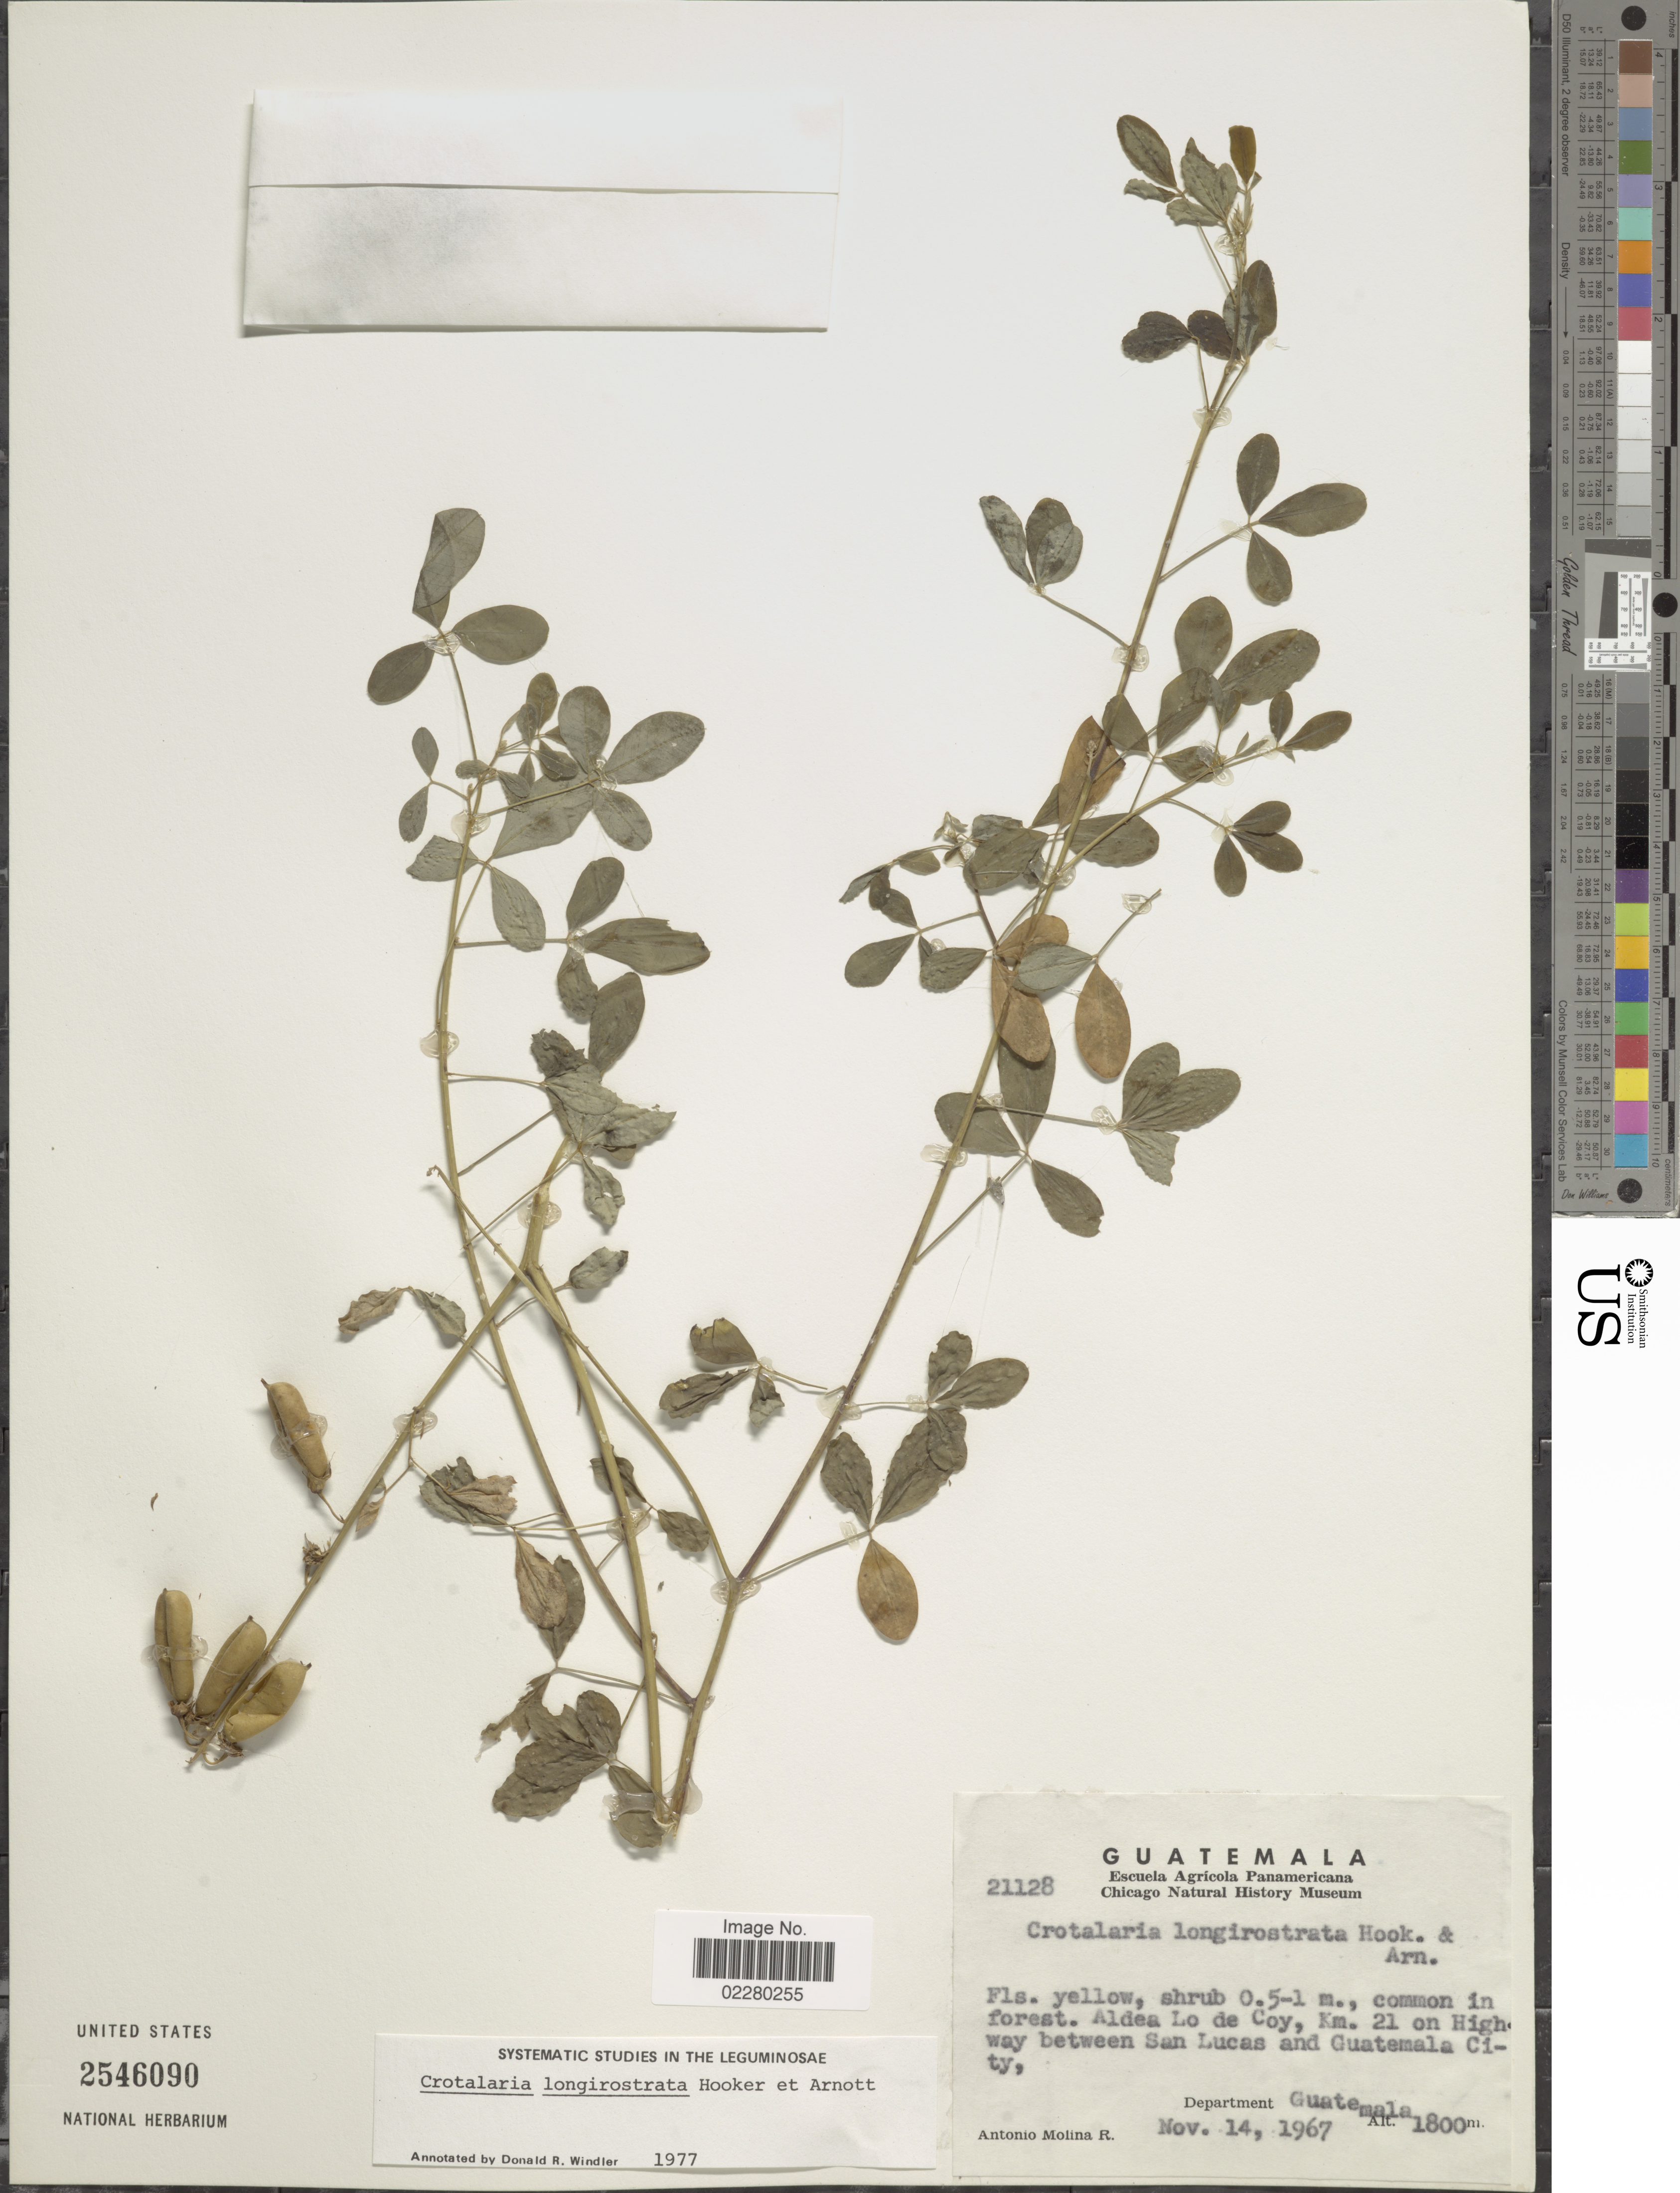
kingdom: Plantae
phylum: Tracheophyta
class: Magnoliopsida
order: Fabales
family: Fabaceae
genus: Crotalaria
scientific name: Crotalaria longirostrata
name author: Hook. & Arn.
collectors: A. Molina R.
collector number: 21128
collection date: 1967-11-14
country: Guatemala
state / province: Guatemala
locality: Aldea Lo de Coy, Km. 21 on Highway between San Lucas and Guatemala City, Department Guatemala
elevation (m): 1800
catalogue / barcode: US 2546090